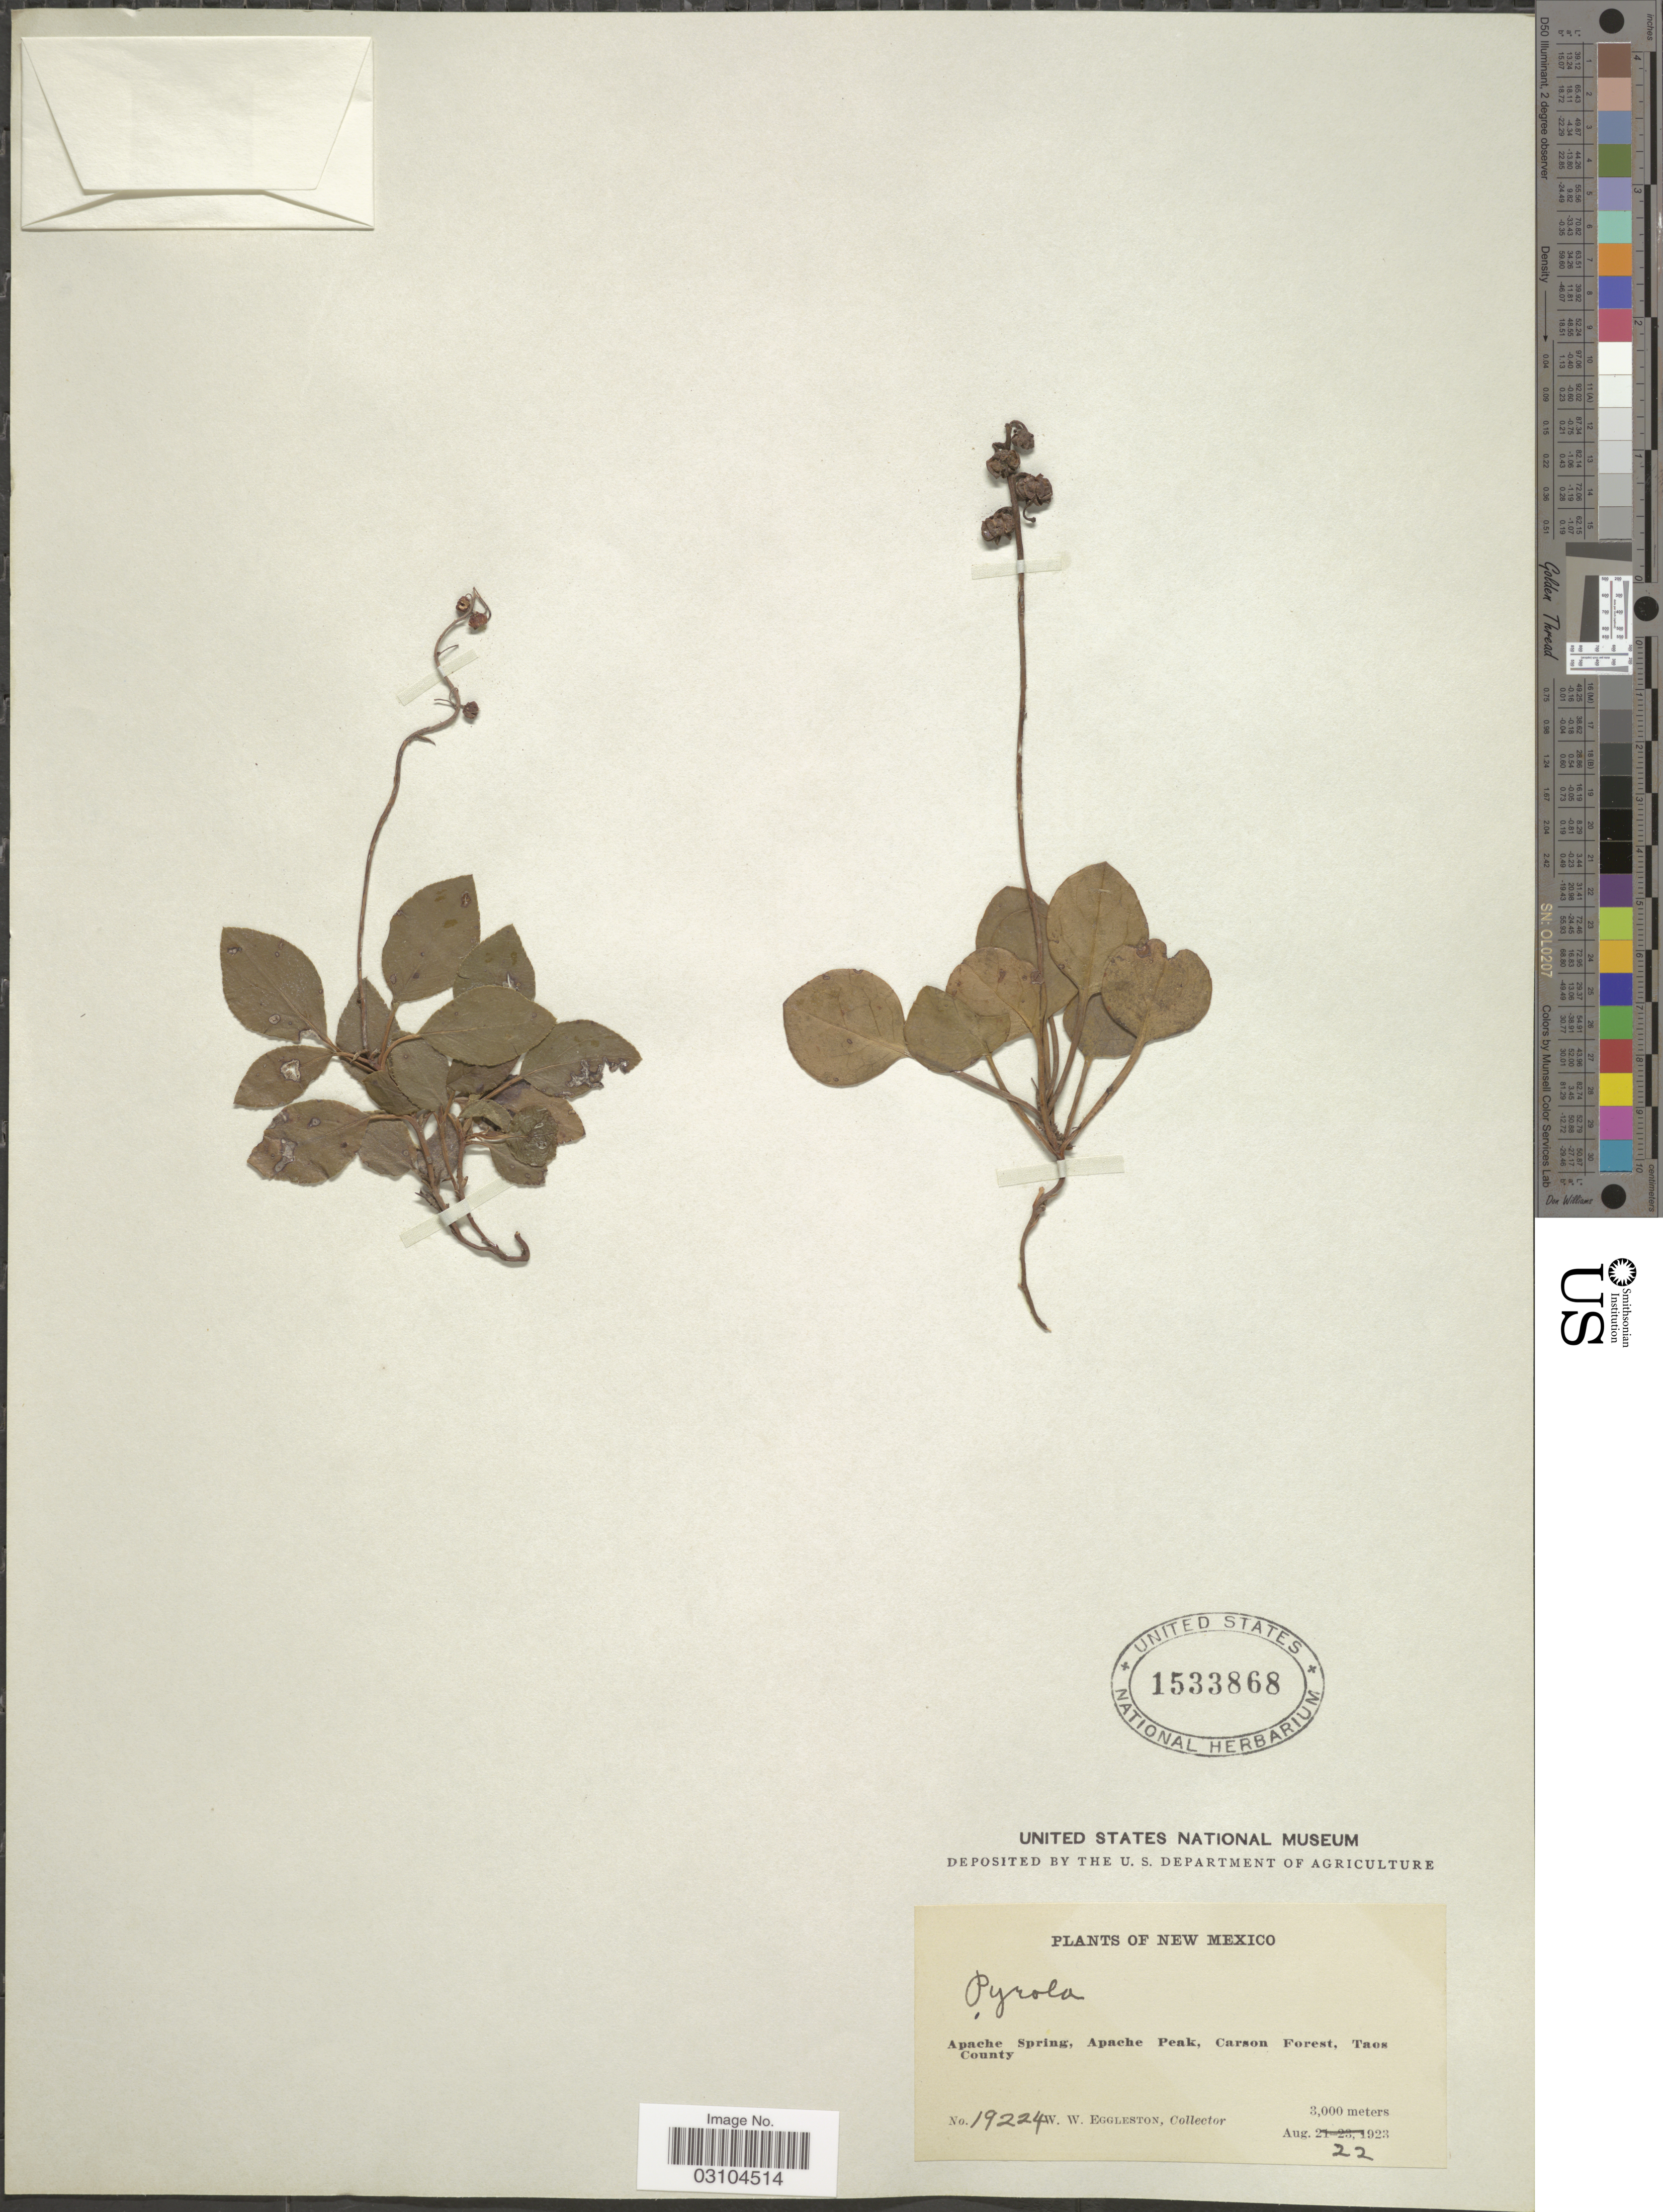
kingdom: Plantae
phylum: Tracheophyta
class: Magnoliopsida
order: Ericales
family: Ericaceae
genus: Pyrola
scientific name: Pyrola sp.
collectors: W. W. Eggleston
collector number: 19224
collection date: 1923-08-22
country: United States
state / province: New Mexico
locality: Apache Springm Apache Peak, Carson Forest, Taos County.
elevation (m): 3000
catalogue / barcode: US 1533868